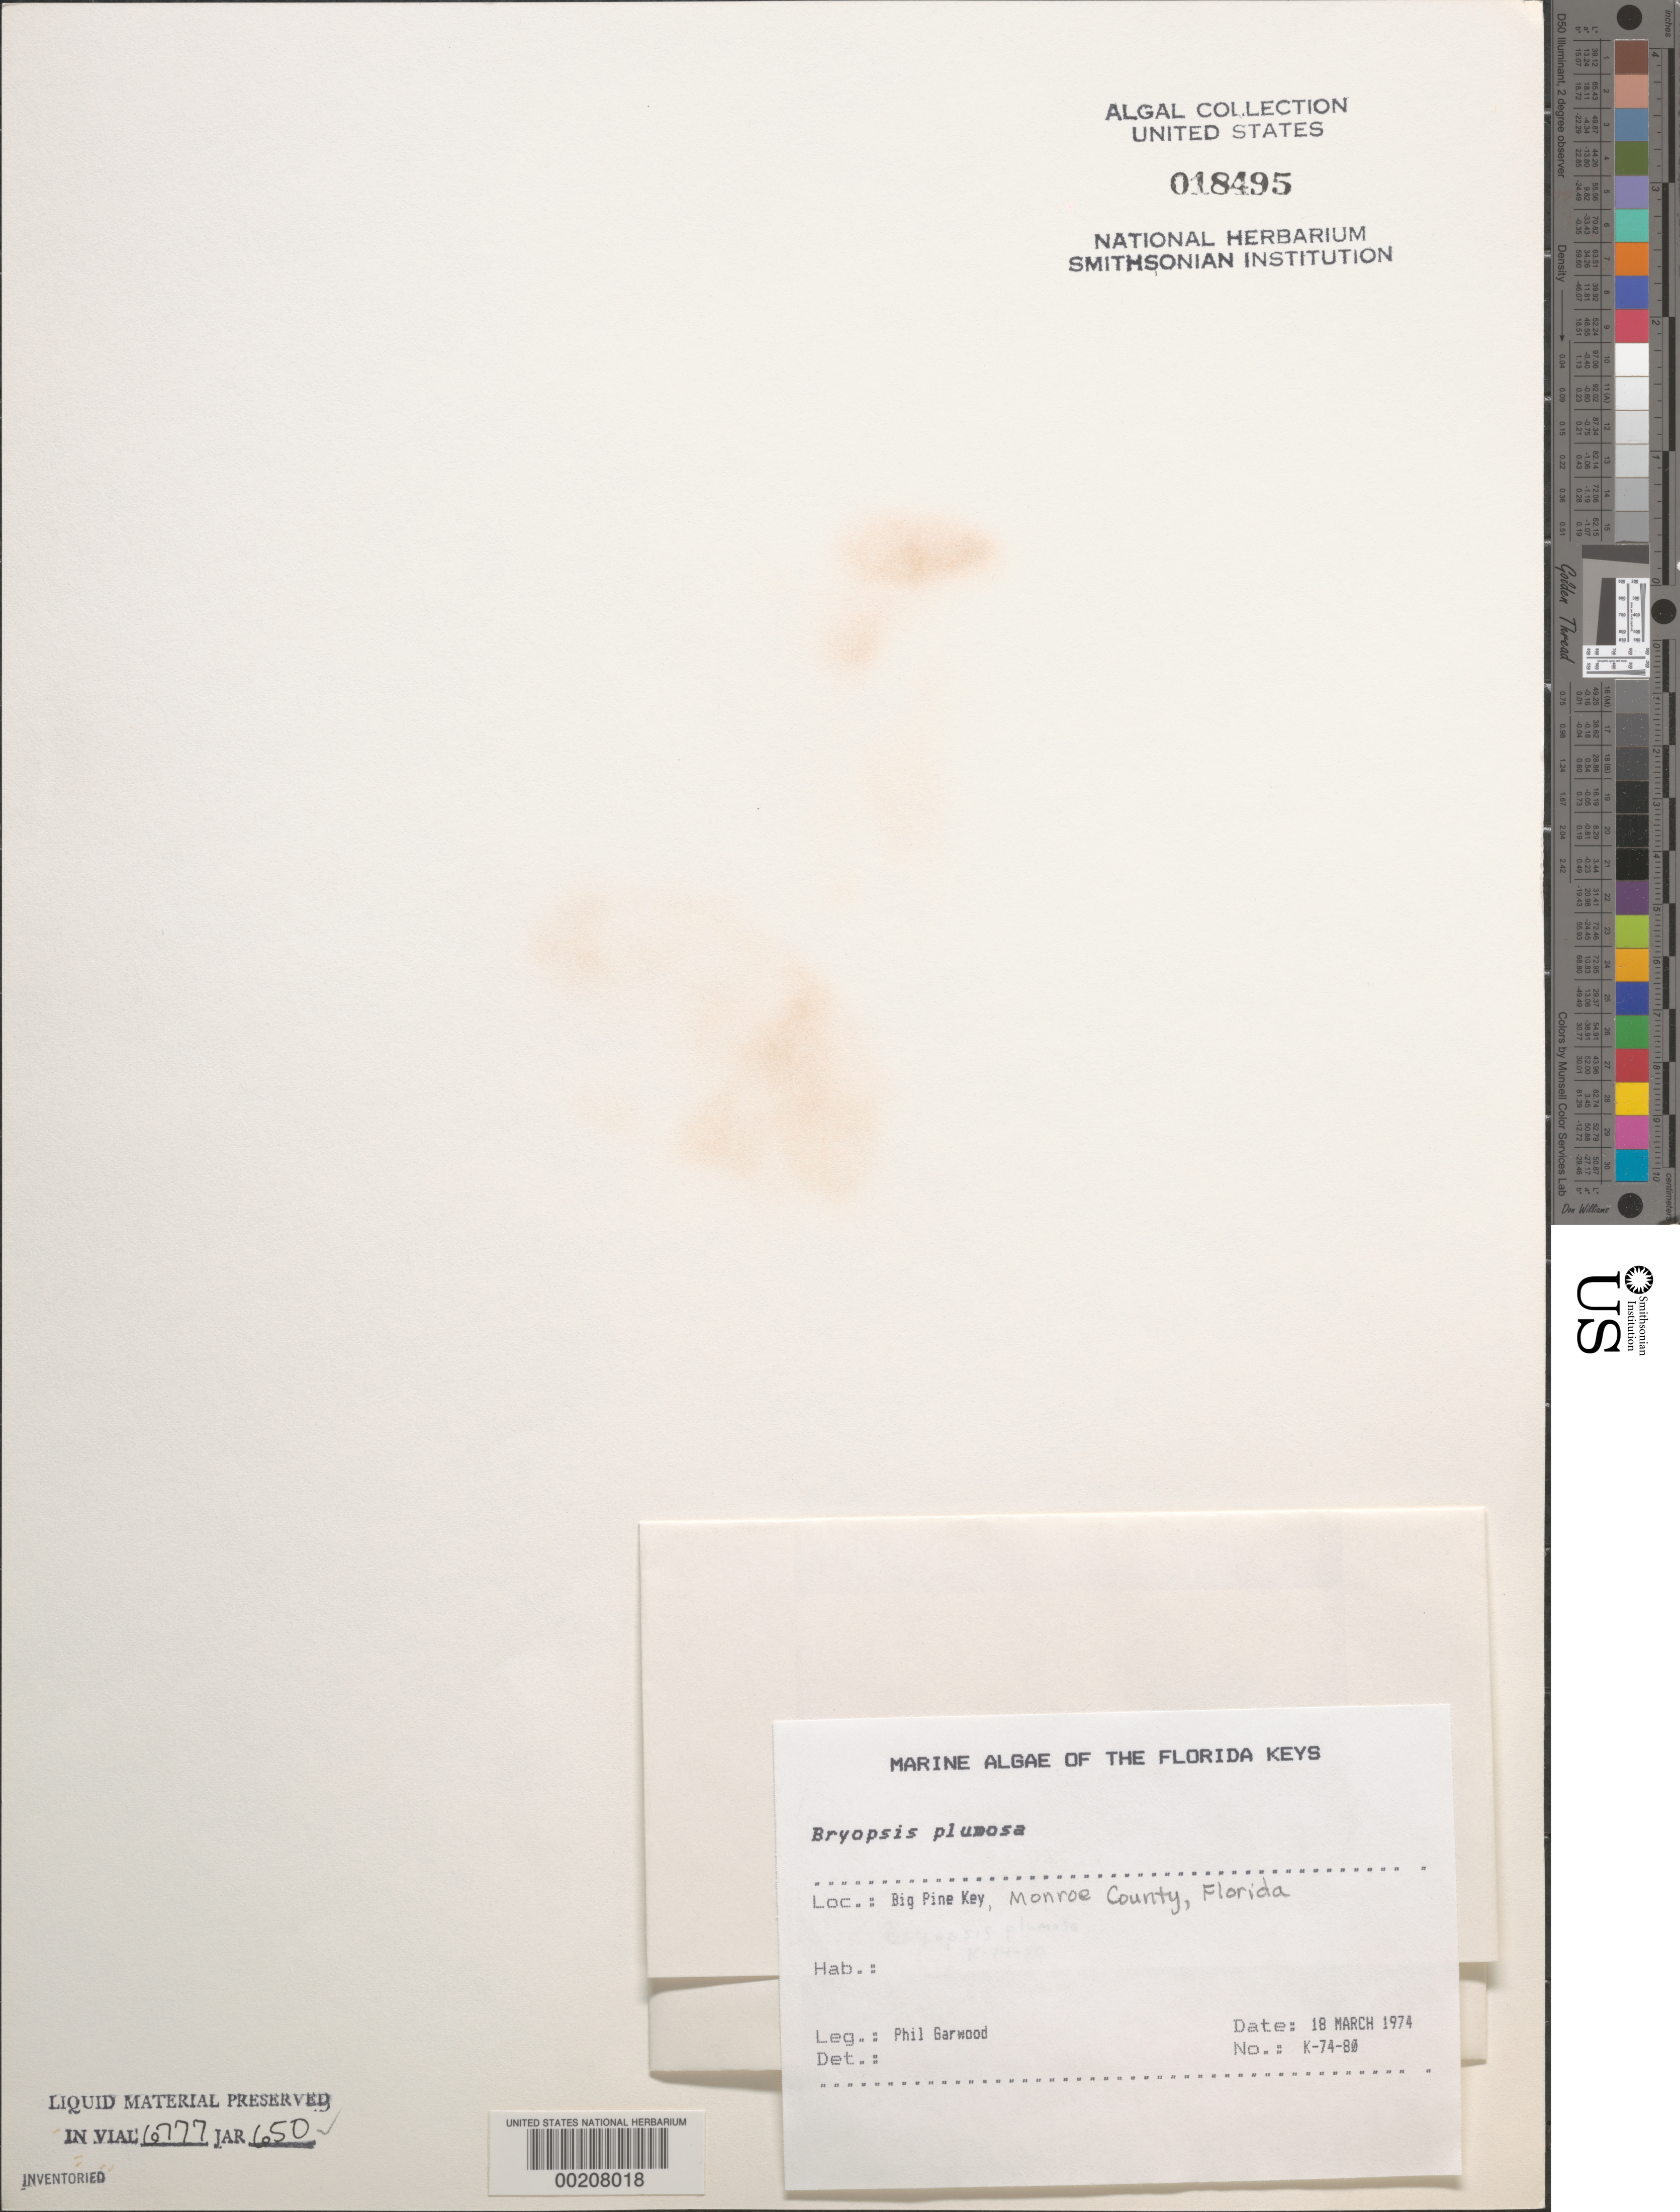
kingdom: Plantae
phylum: Chlorophyta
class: Ulvophyceae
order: Bryopsidales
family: Bryopsidaceae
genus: Bryopsis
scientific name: Bryopsis plumosa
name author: (Huds.) C. Agardh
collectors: P. Garwood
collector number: K-74-80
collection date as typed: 18 Mar 1974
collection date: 1974-03-18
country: United States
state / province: Florida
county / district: Monroe County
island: Big Pine Key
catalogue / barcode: US 18495